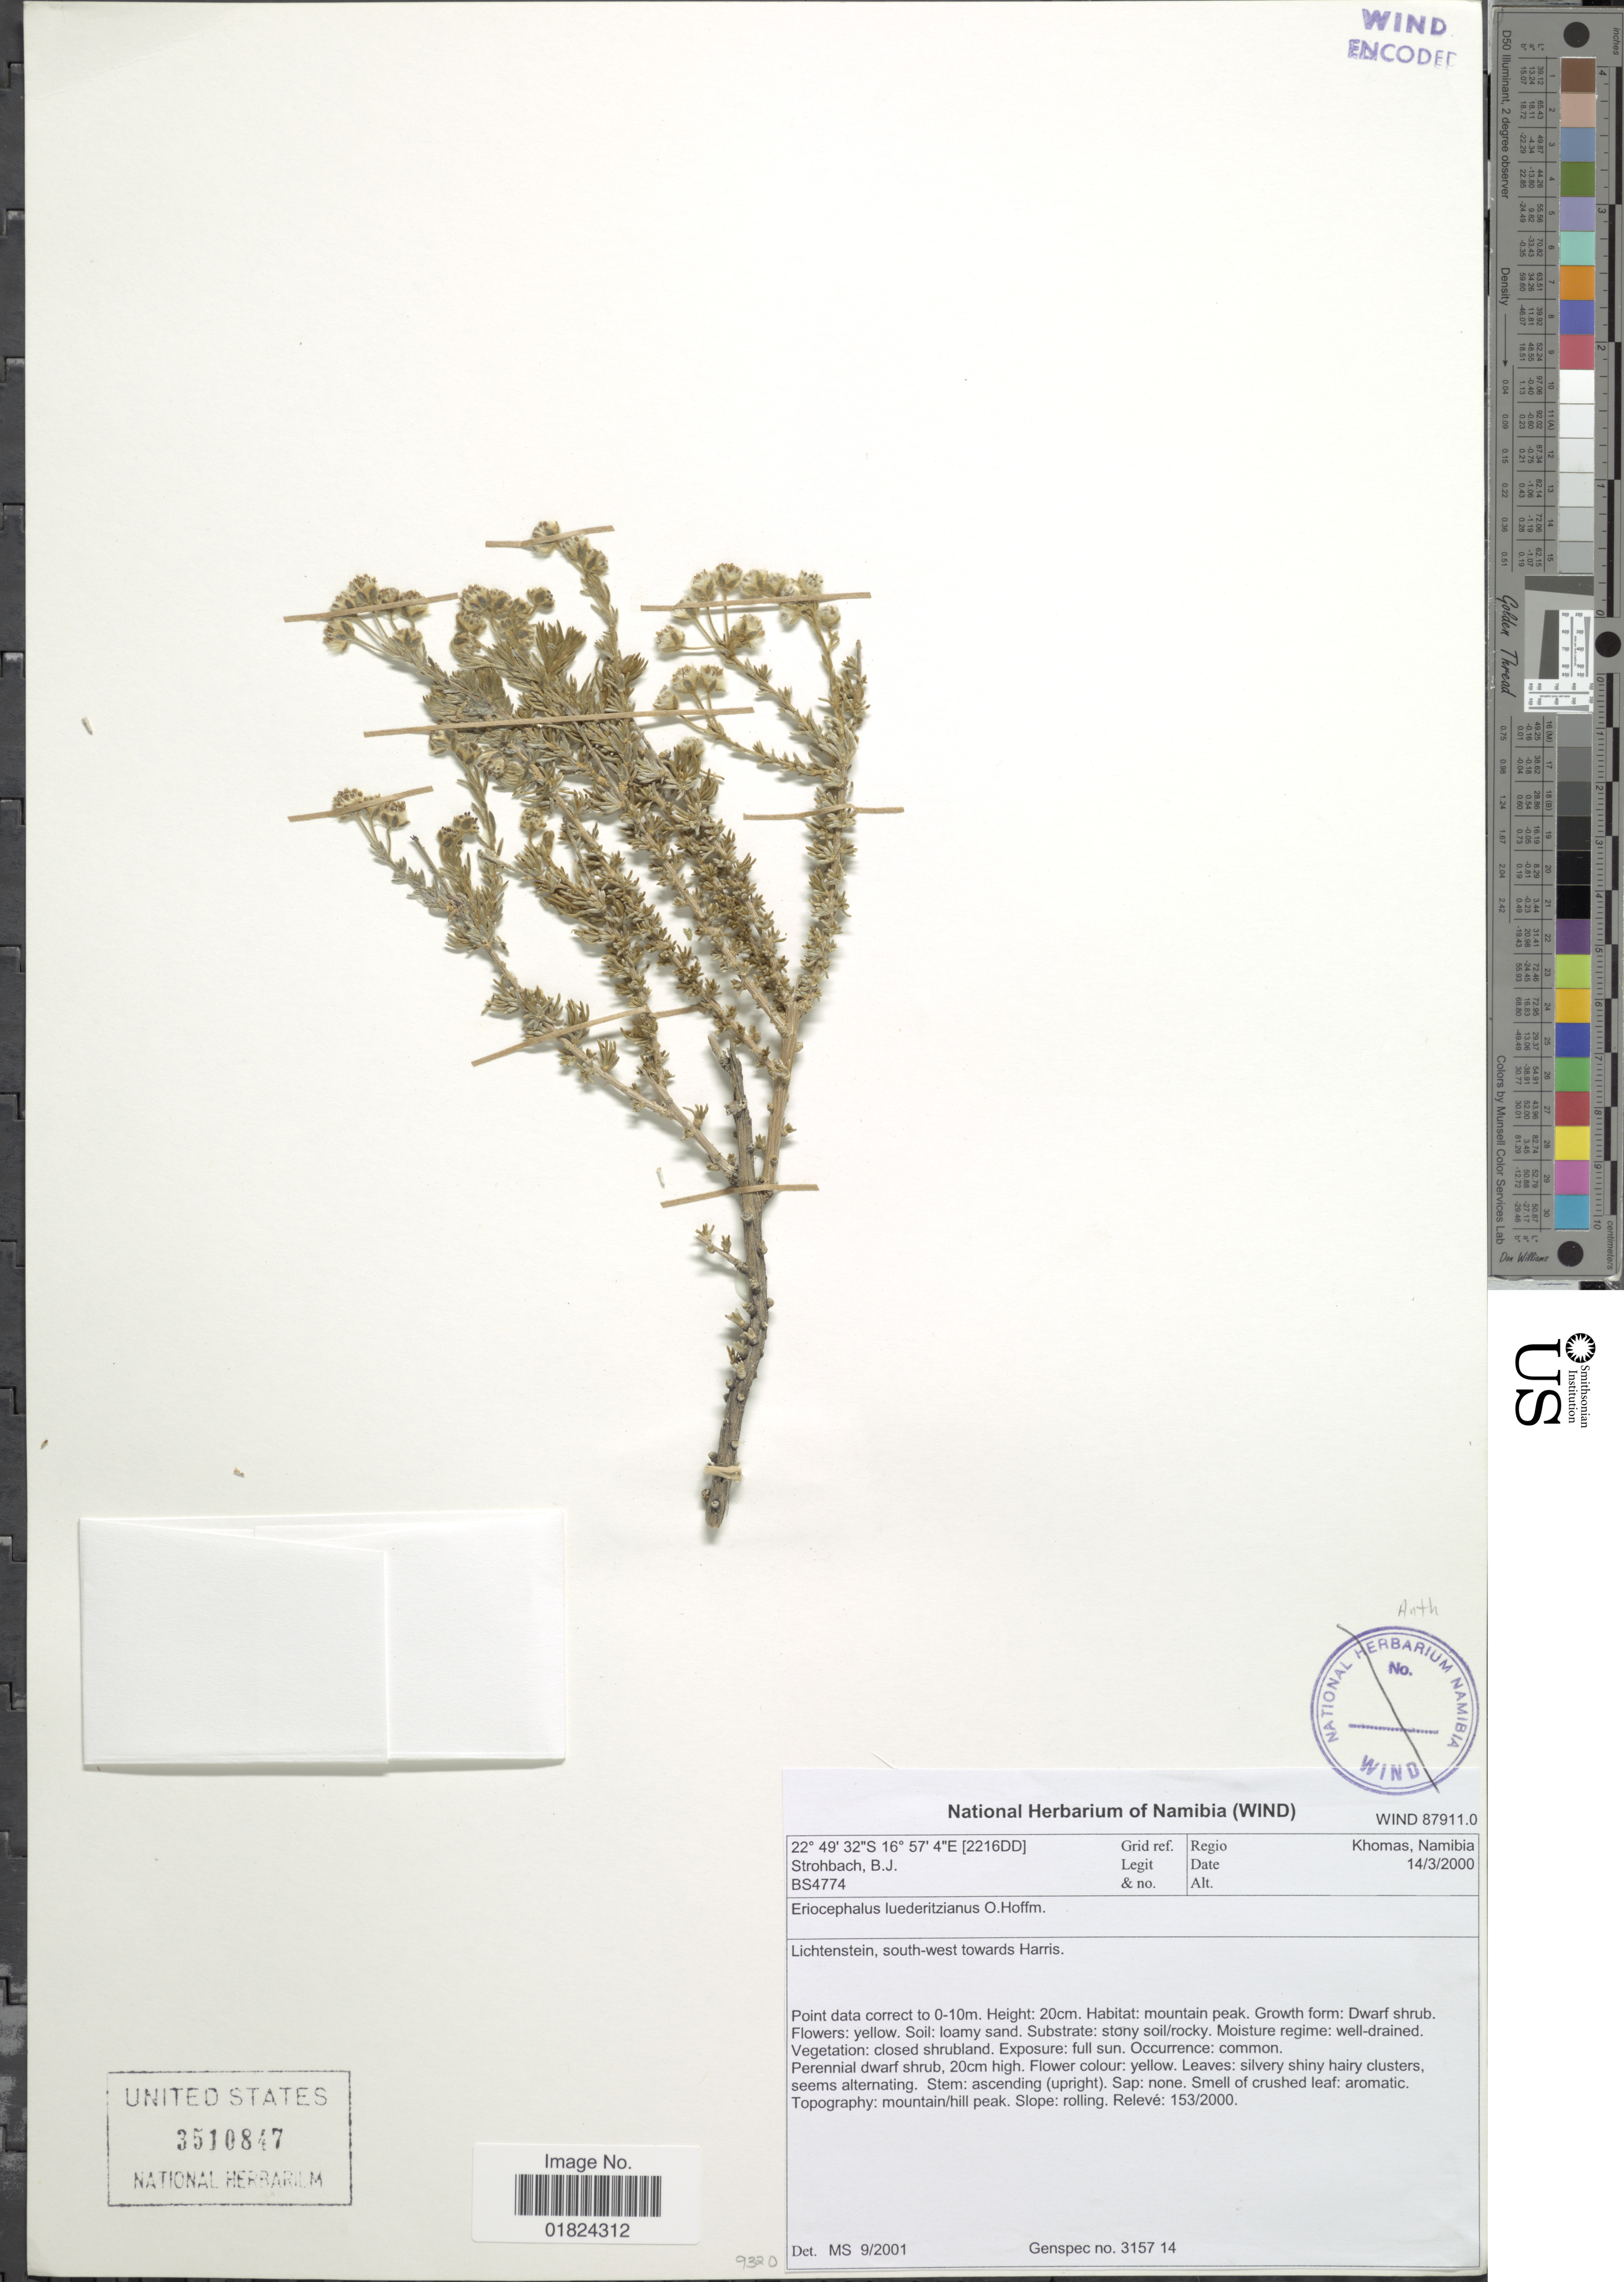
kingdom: Plantae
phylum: Tracheophyta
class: Magnoliopsida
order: Asterales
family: Asteraceae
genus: Eriocephalus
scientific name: Eriocephalus luederitzianus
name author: O. Hoffm.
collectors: B. Strohbach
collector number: BS4774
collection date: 2000-03-14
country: Namibia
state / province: Khomas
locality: Lichtenstein, south-west towards Harris.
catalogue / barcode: US 3510847